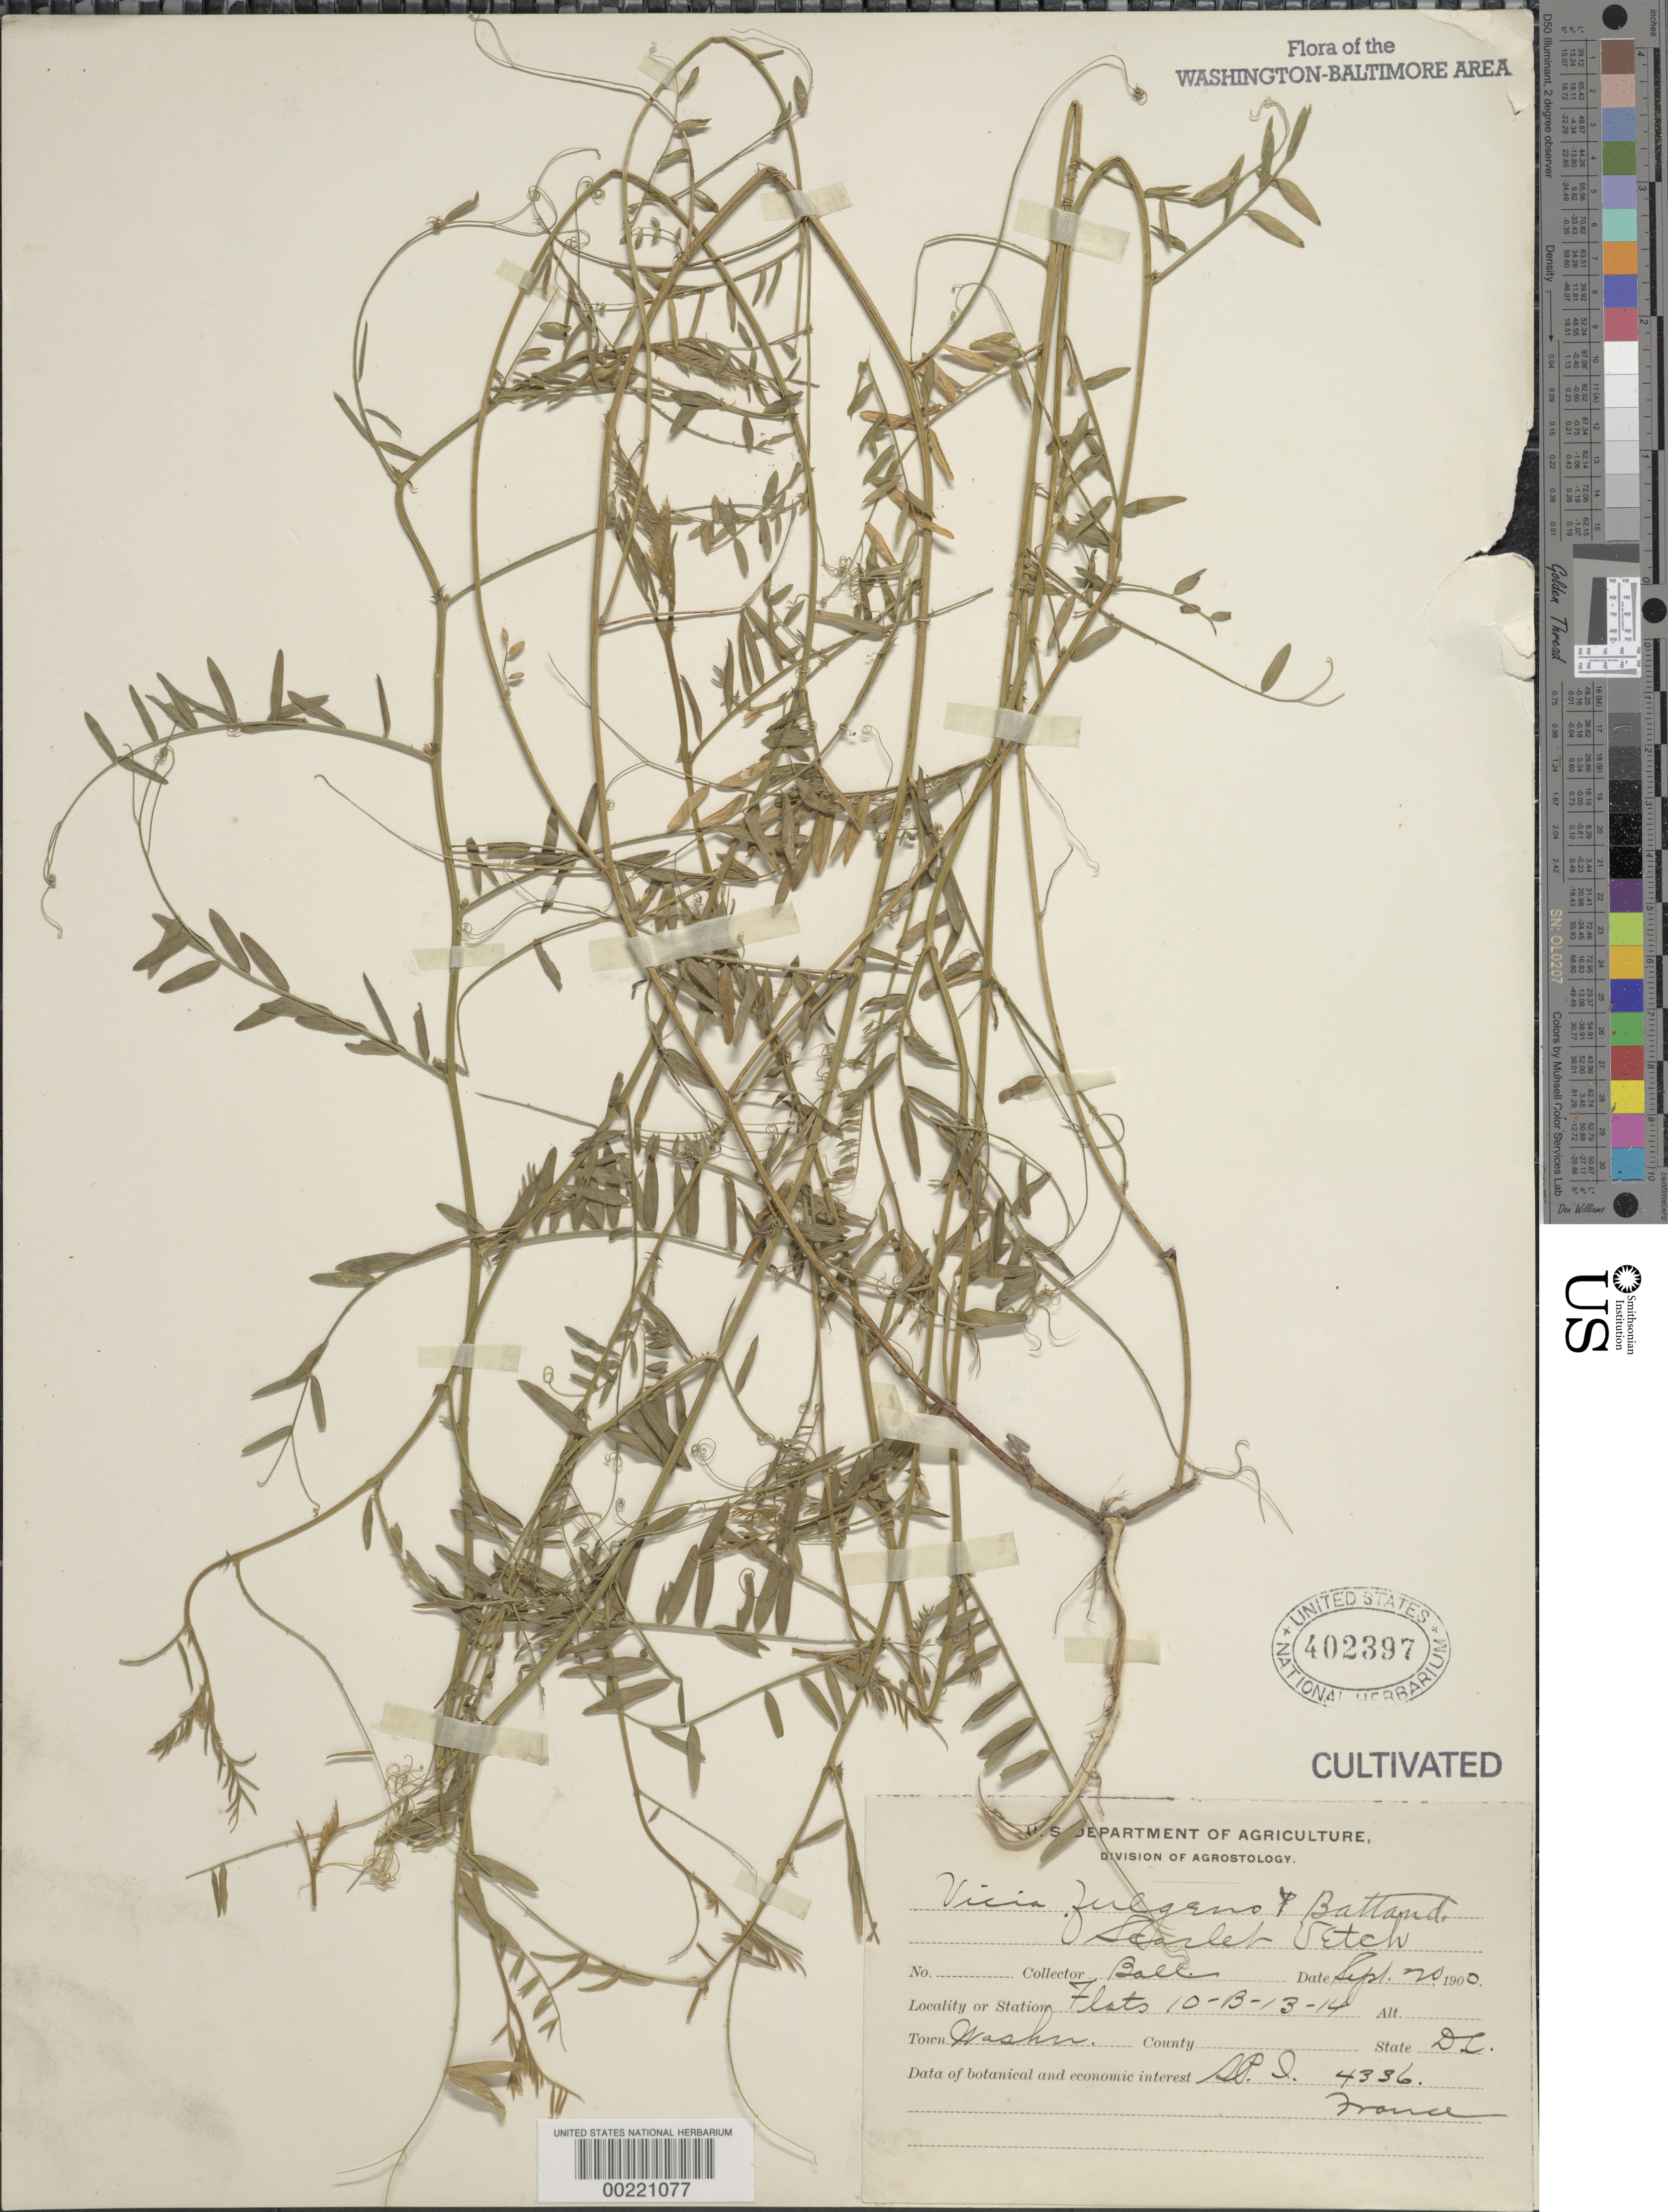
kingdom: Plantae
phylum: Tracheophyta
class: Magnoliopsida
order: Fabales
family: Fabaceae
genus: Vicia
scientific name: Vicia fulgens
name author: Batt.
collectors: -- Ball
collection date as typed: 20 Sep 1900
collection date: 1900-09-20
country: United States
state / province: District of Columbia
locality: Flats 10-b-13-14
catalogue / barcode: US 402397